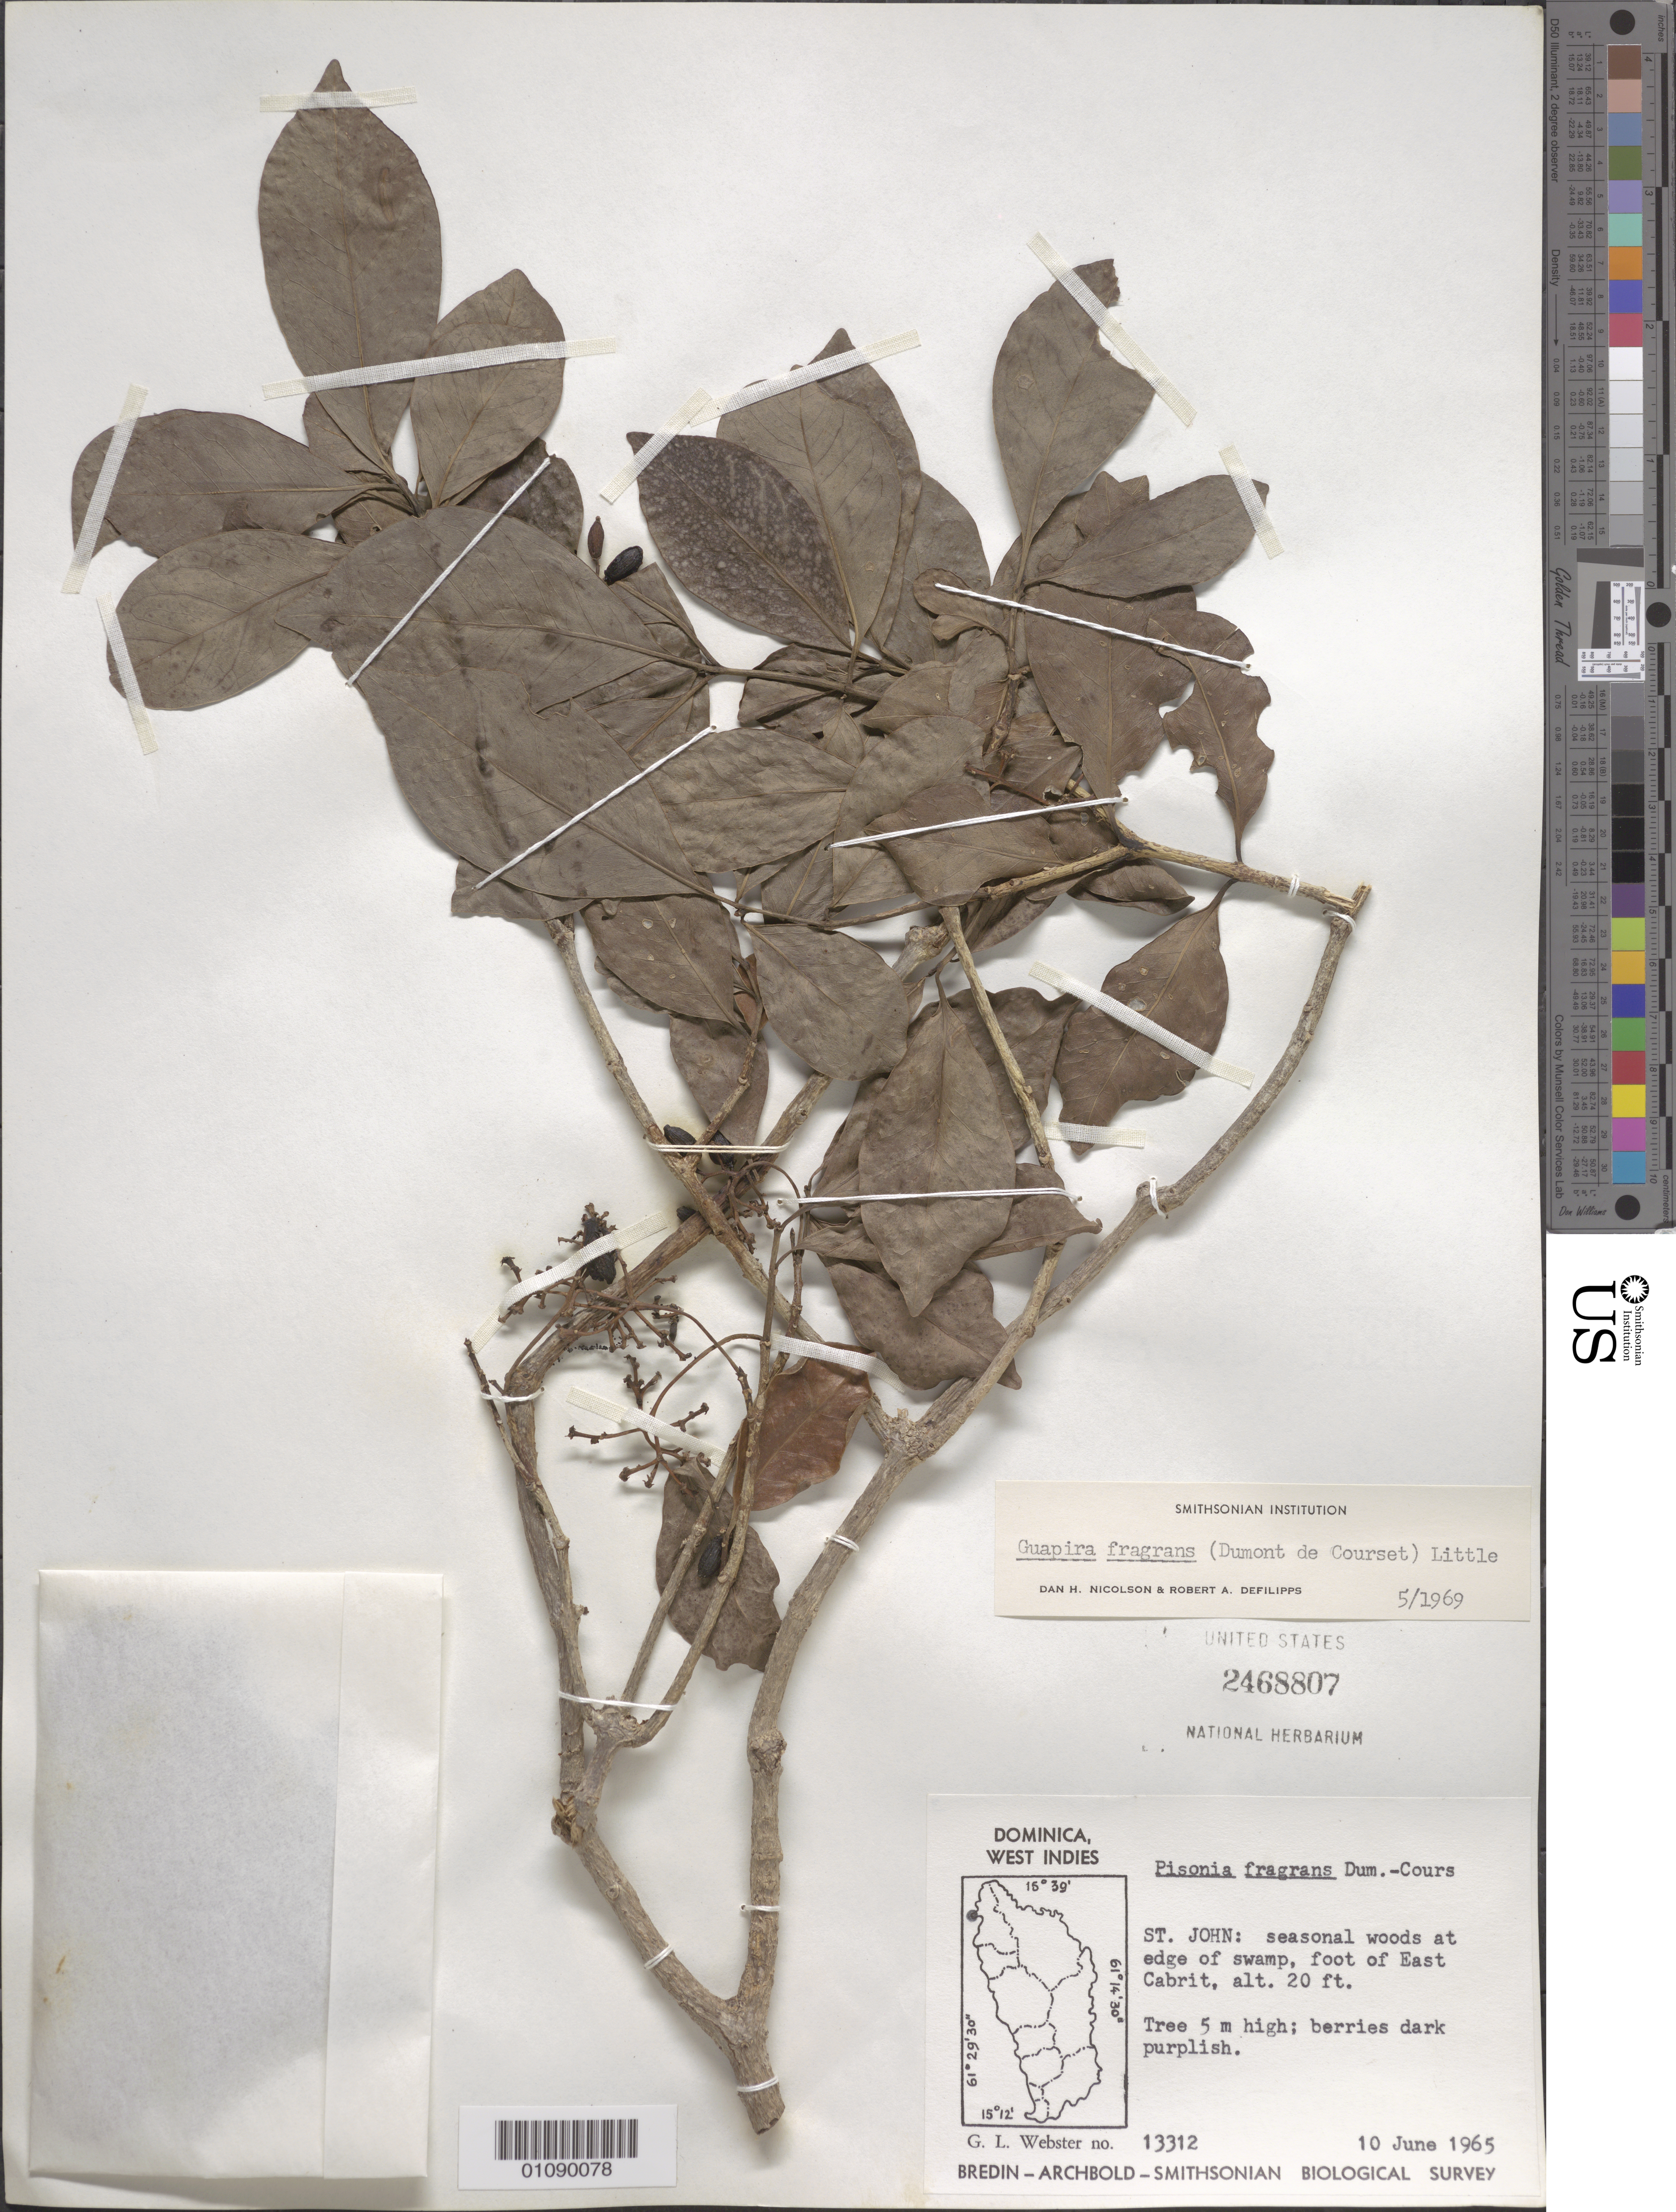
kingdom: Plantae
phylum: Tracheophyta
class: Magnoliopsida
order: Caryophyllales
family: Nyctaginaceae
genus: Guapira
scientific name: Guapira fragrans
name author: (Dum. Cours.) Little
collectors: G. L. Webster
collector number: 13312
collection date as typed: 10 Jun 1965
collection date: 1965-06-10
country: Dominica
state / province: St. John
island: Dominica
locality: Foot of East Cabrit.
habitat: Seasonal woods at edge of swamp.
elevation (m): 6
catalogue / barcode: US 2468807